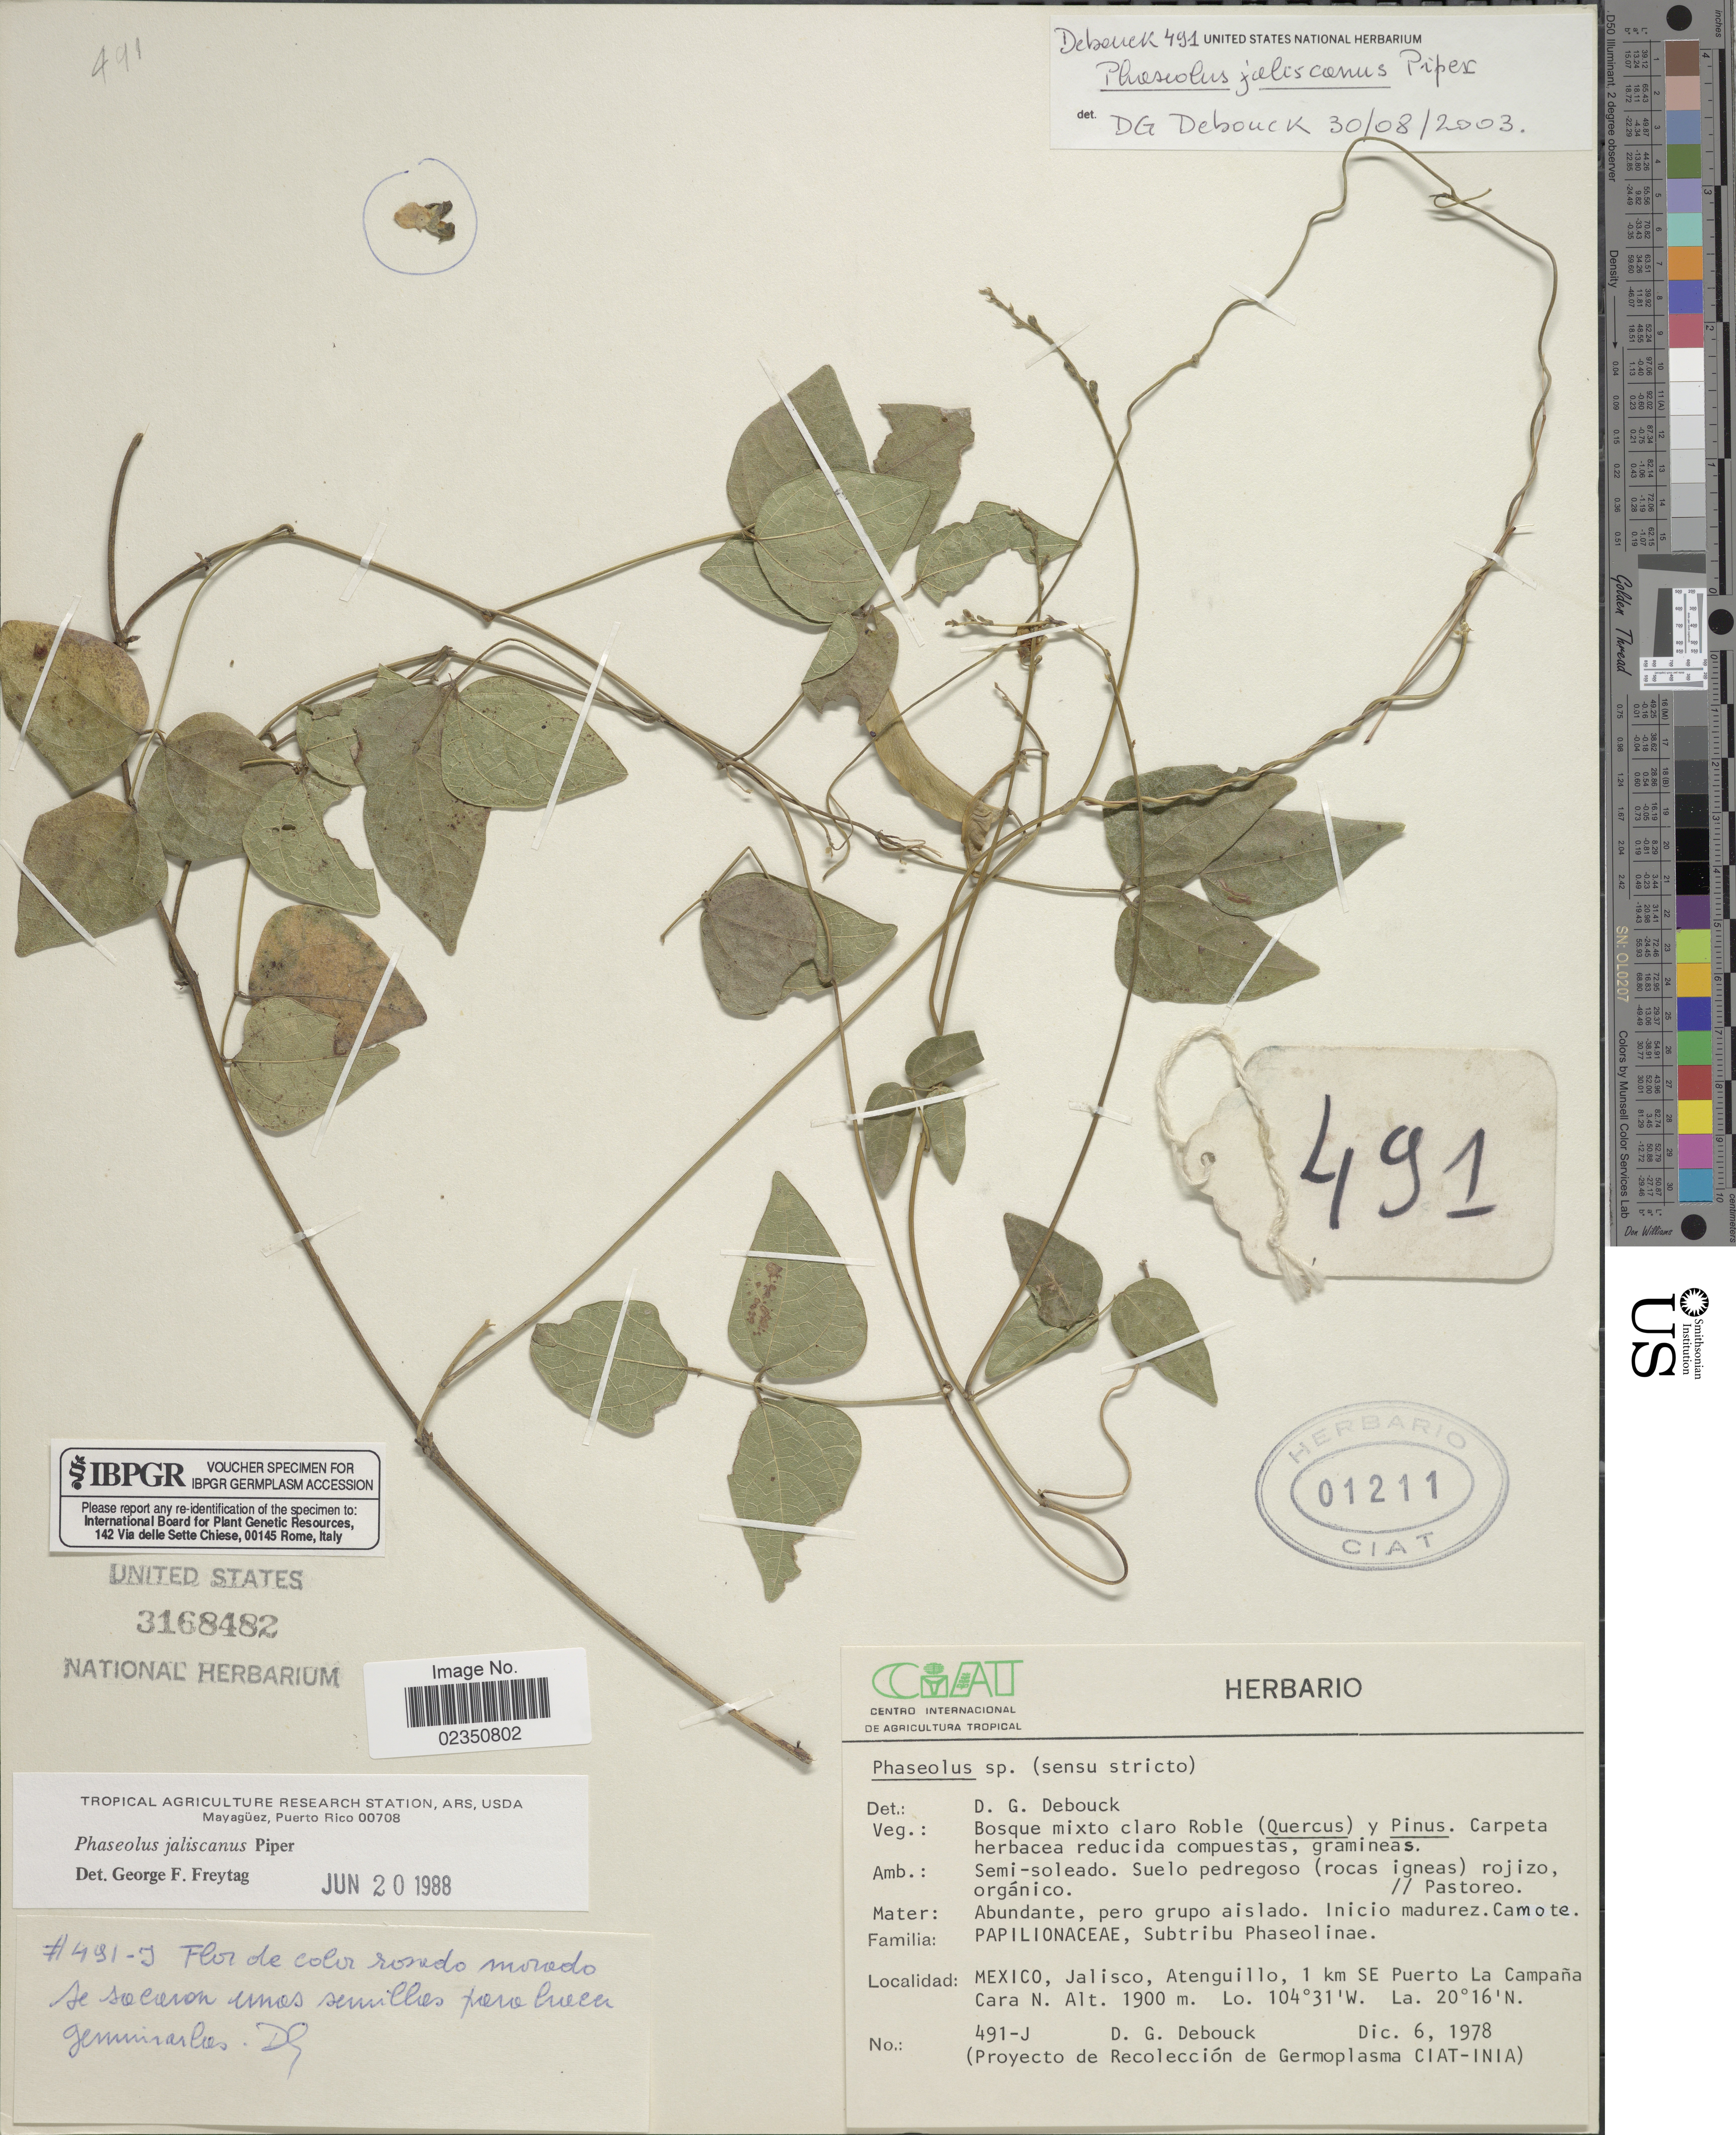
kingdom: Plantae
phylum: Tracheophyta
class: Magnoliopsida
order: Fabales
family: Fabaceae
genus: Phaseolus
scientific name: Phaseolus jaliscanus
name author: Piper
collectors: D. Debouck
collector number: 491-J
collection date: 1978-12-06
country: Mexico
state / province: Jalisco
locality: Atenguillo, 1 km SE Puerto La Campana Cara N.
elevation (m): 1900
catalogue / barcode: US 3168482